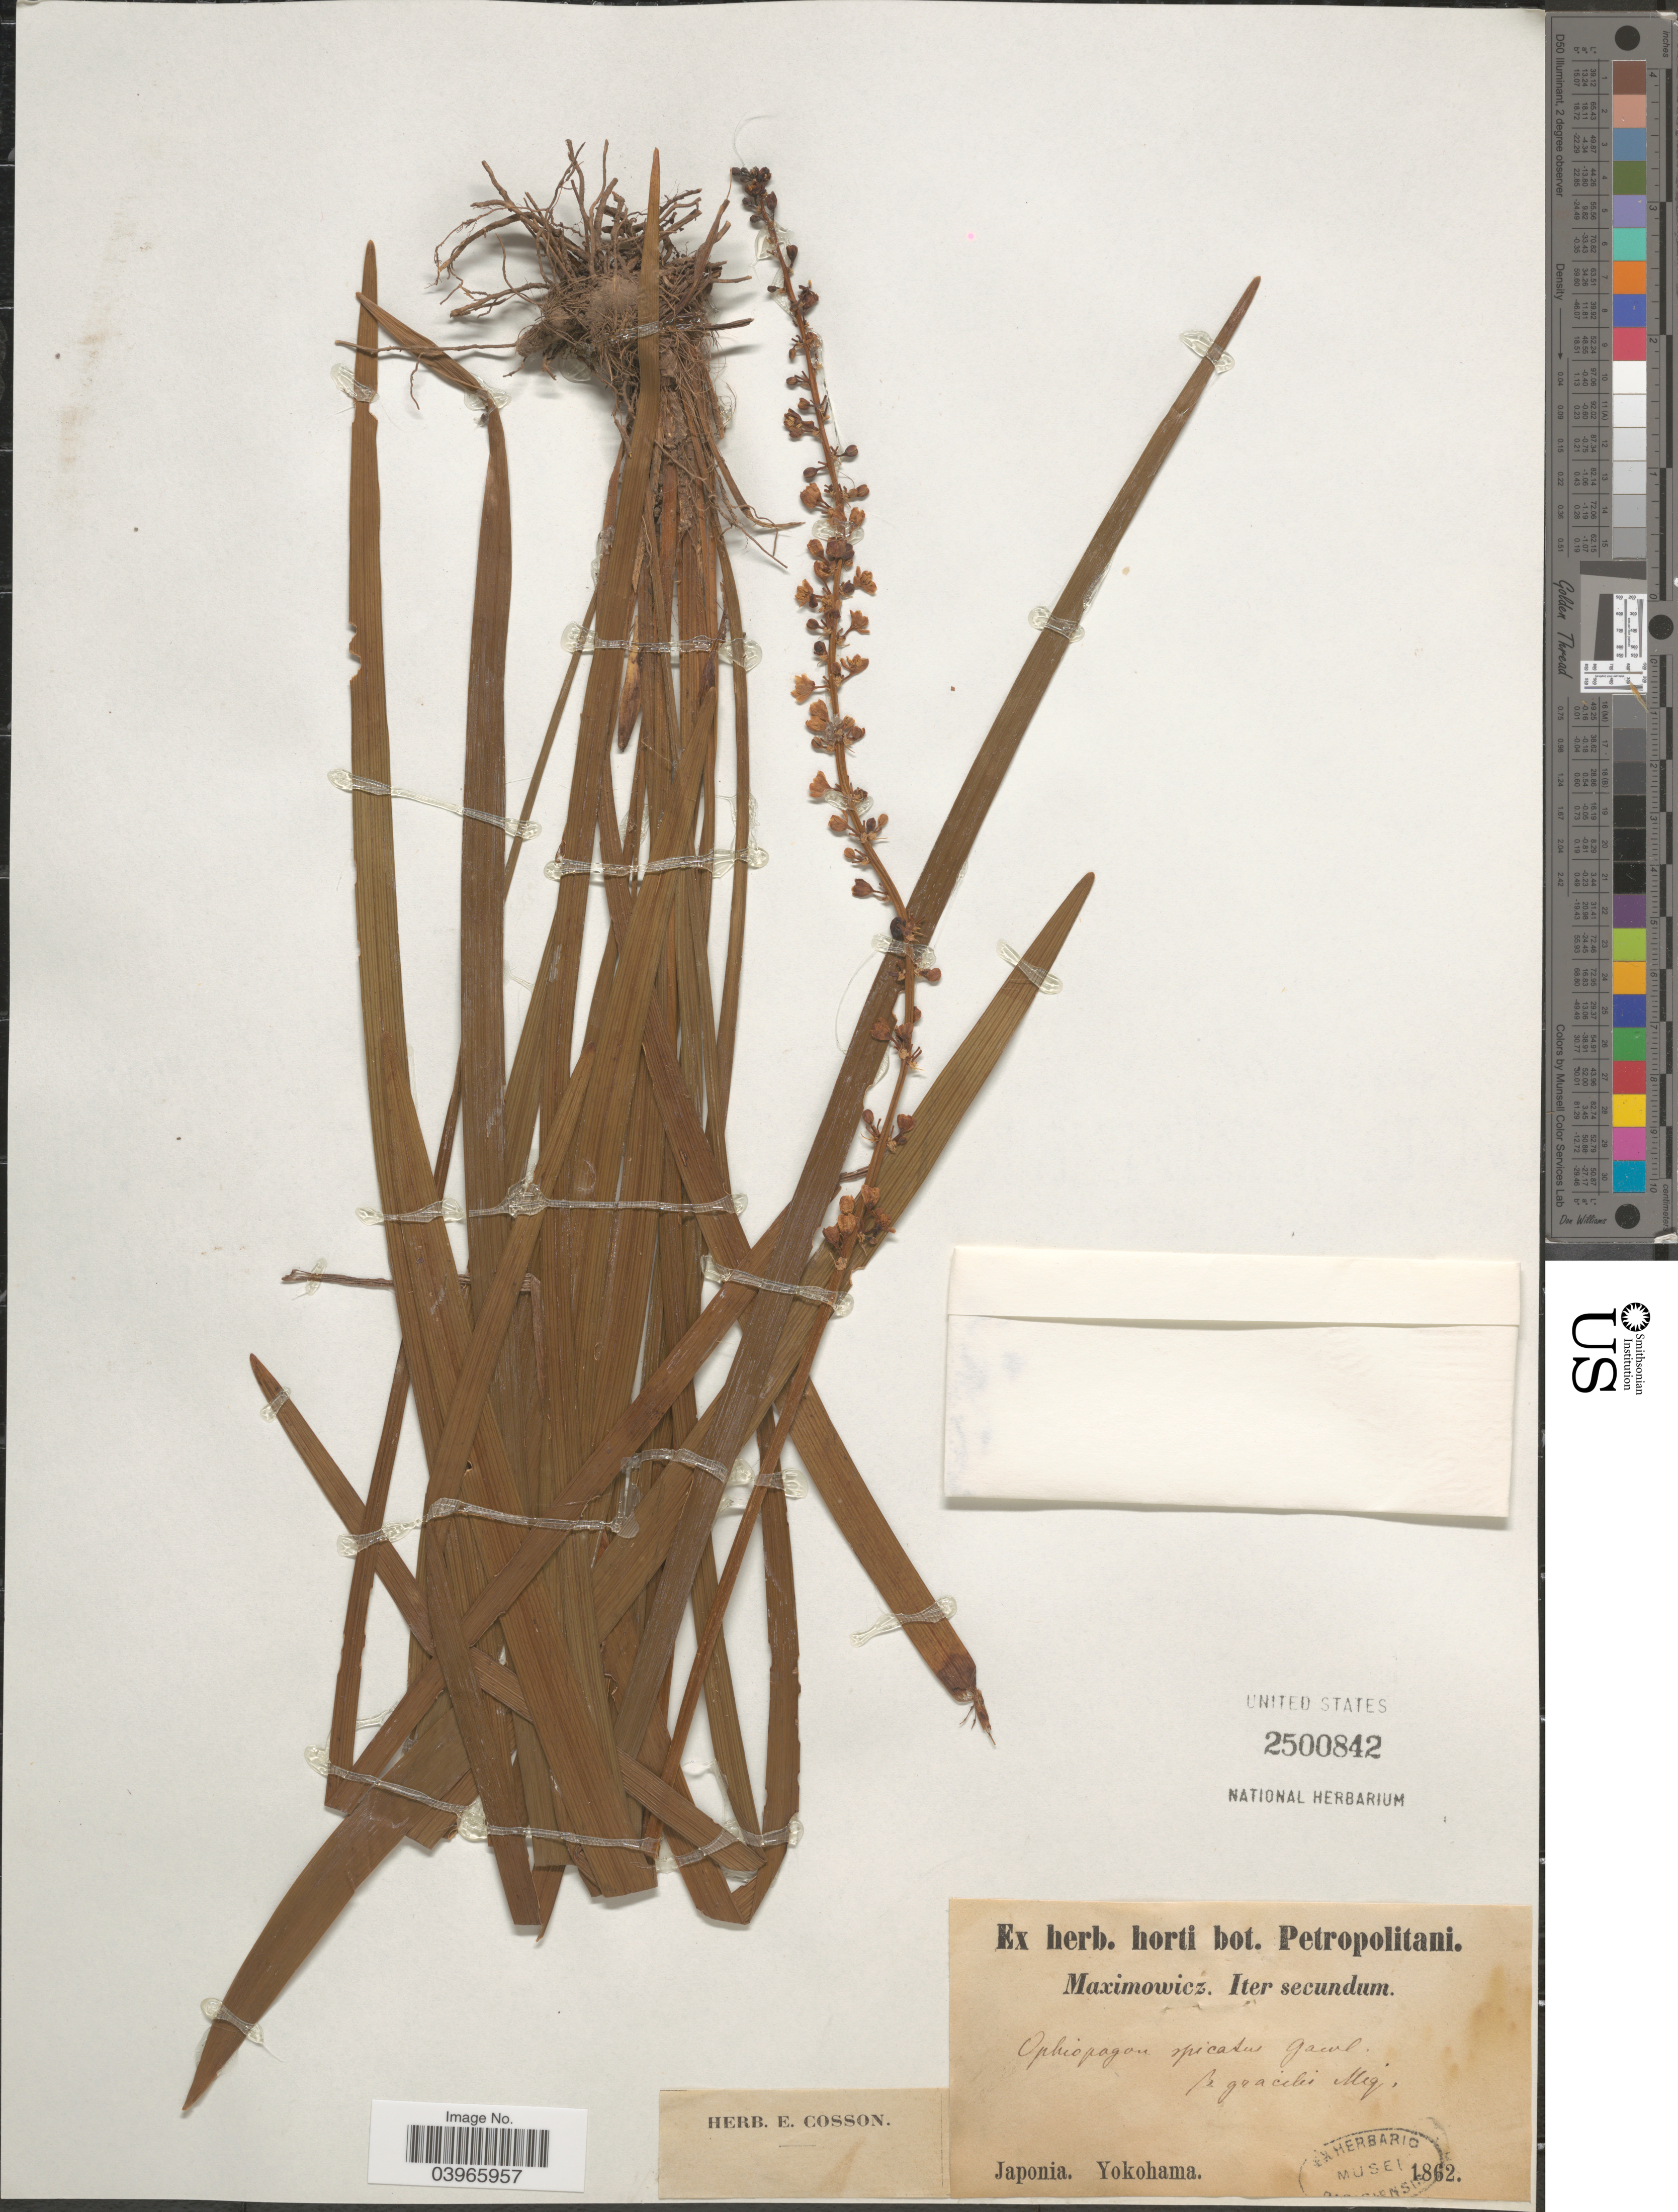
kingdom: Plantae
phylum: Tracheophyta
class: Liliopsida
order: Asparagales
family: Asparagaceae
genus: Liriope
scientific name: Liriope spicata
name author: Lour.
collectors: Maximowicz, --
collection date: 1862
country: Japan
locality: Yokohama.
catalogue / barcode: US 2500842